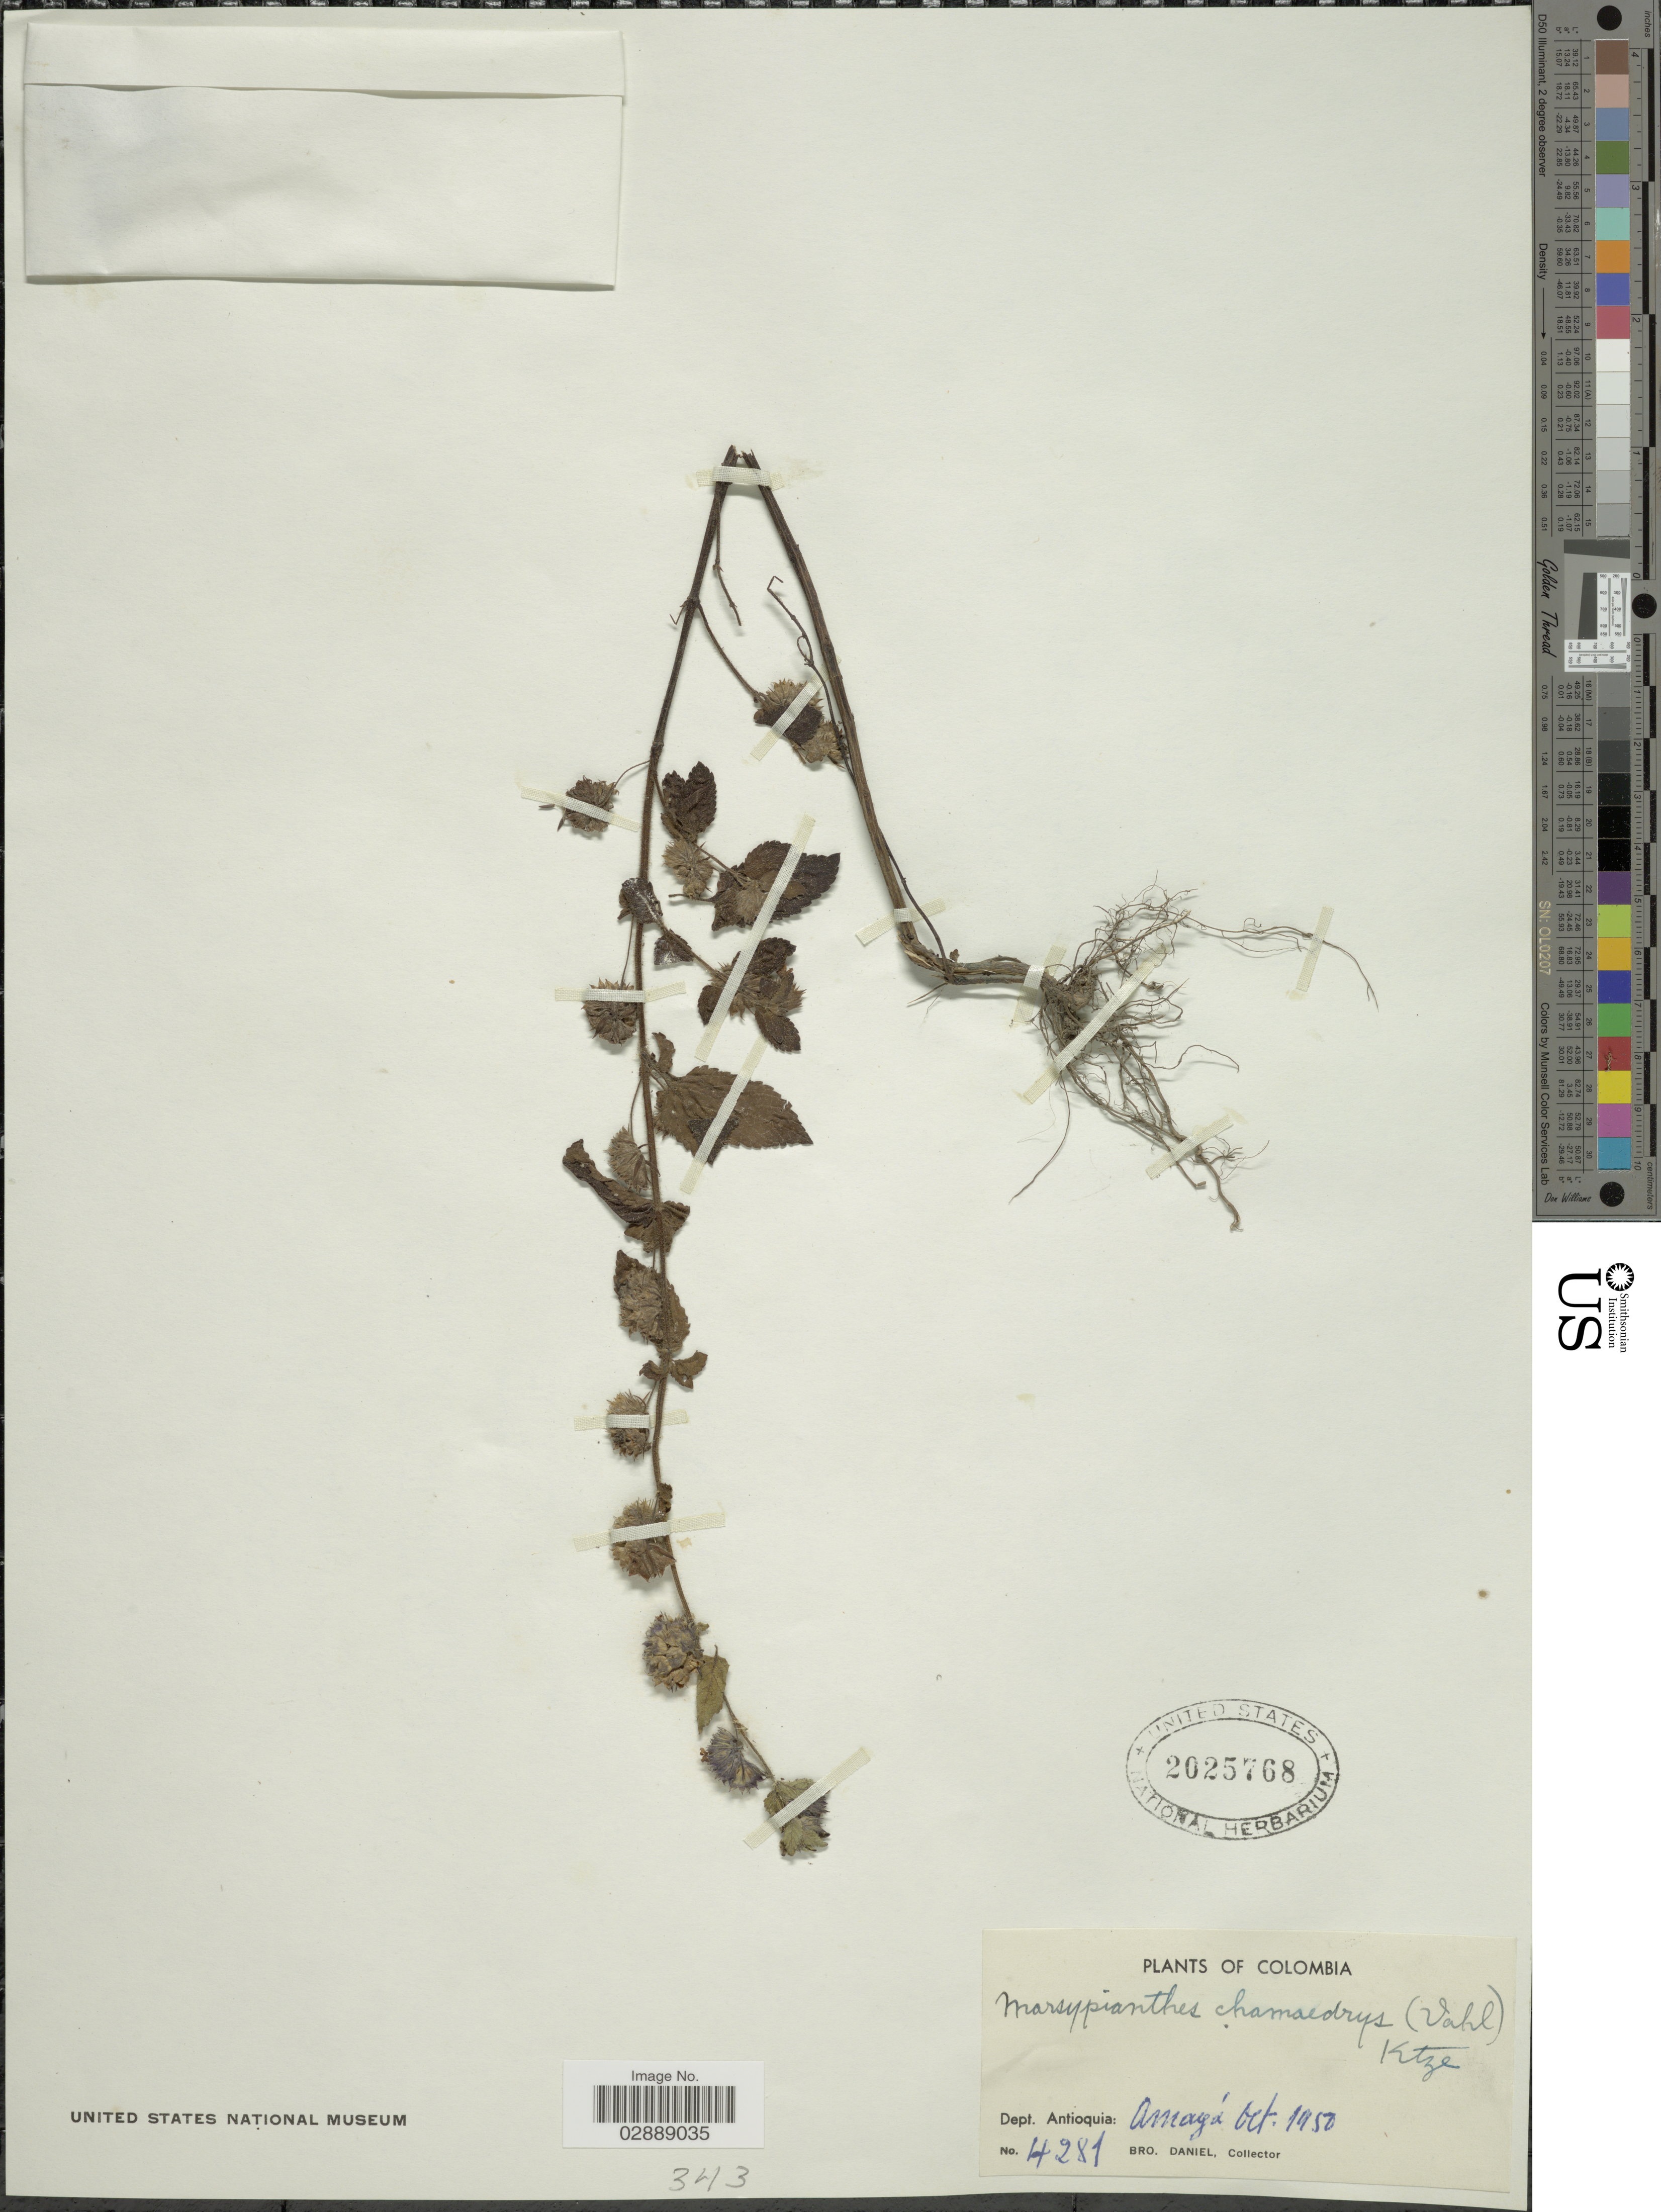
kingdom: Plantae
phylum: Tracheophyta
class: Magnoliopsida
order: Lamiales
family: Lamiaceae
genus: Marsypianthes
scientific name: Marsypianthes chamaedrys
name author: (Vahl) Kuntze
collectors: Bro. Daniel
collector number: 4281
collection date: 1950-10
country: Colombia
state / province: Antioquia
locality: Dept. Antioquía: Amayá.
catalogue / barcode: US 2025768